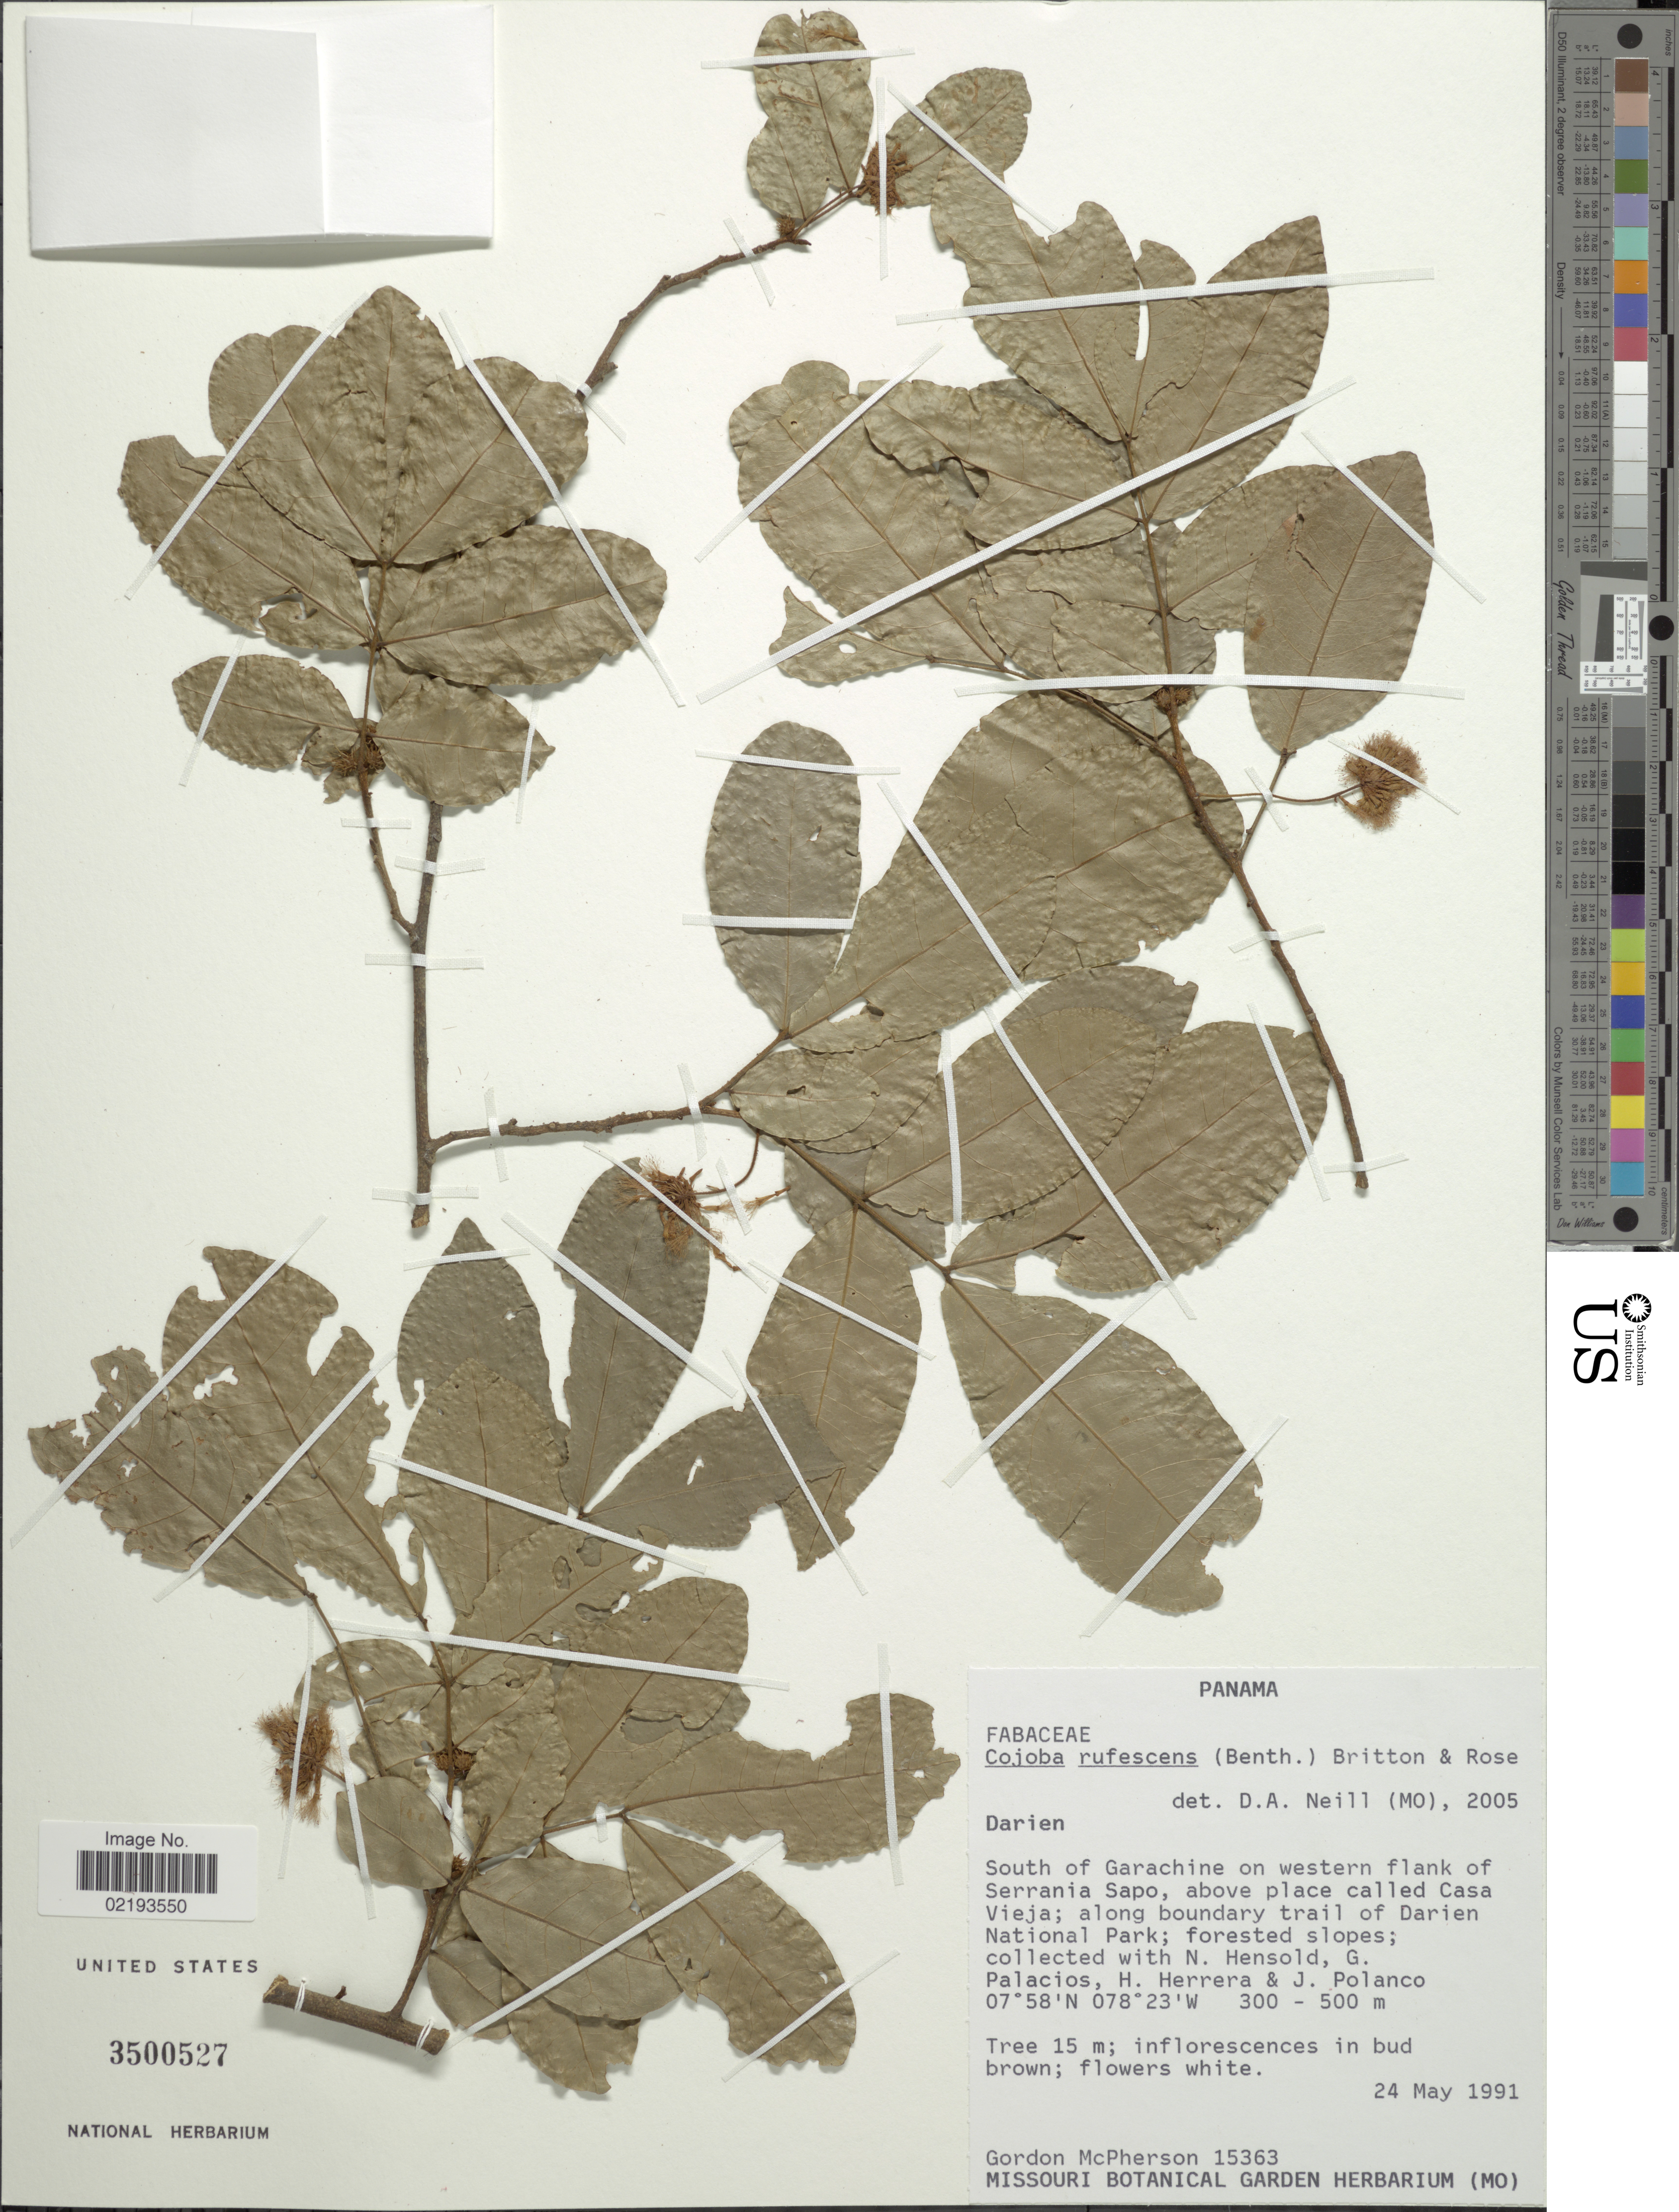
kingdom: Plantae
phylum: Tracheophyta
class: Magnoliopsida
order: Fabales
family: Fabaceae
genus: Cojoba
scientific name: Cojoba rufescens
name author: (Benth.) Britton & Rose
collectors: G. D. McPherson, N. Hensold, G. Palacios, H. Herrera & J. Polanco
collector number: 15363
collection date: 1991-05-24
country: Panama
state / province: Darién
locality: South of Garachine on western flank of Serrania Sapo, above place called Casa Vieja; along boundary trail of Darien National Park; forested slopes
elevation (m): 300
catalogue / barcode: US 3500527